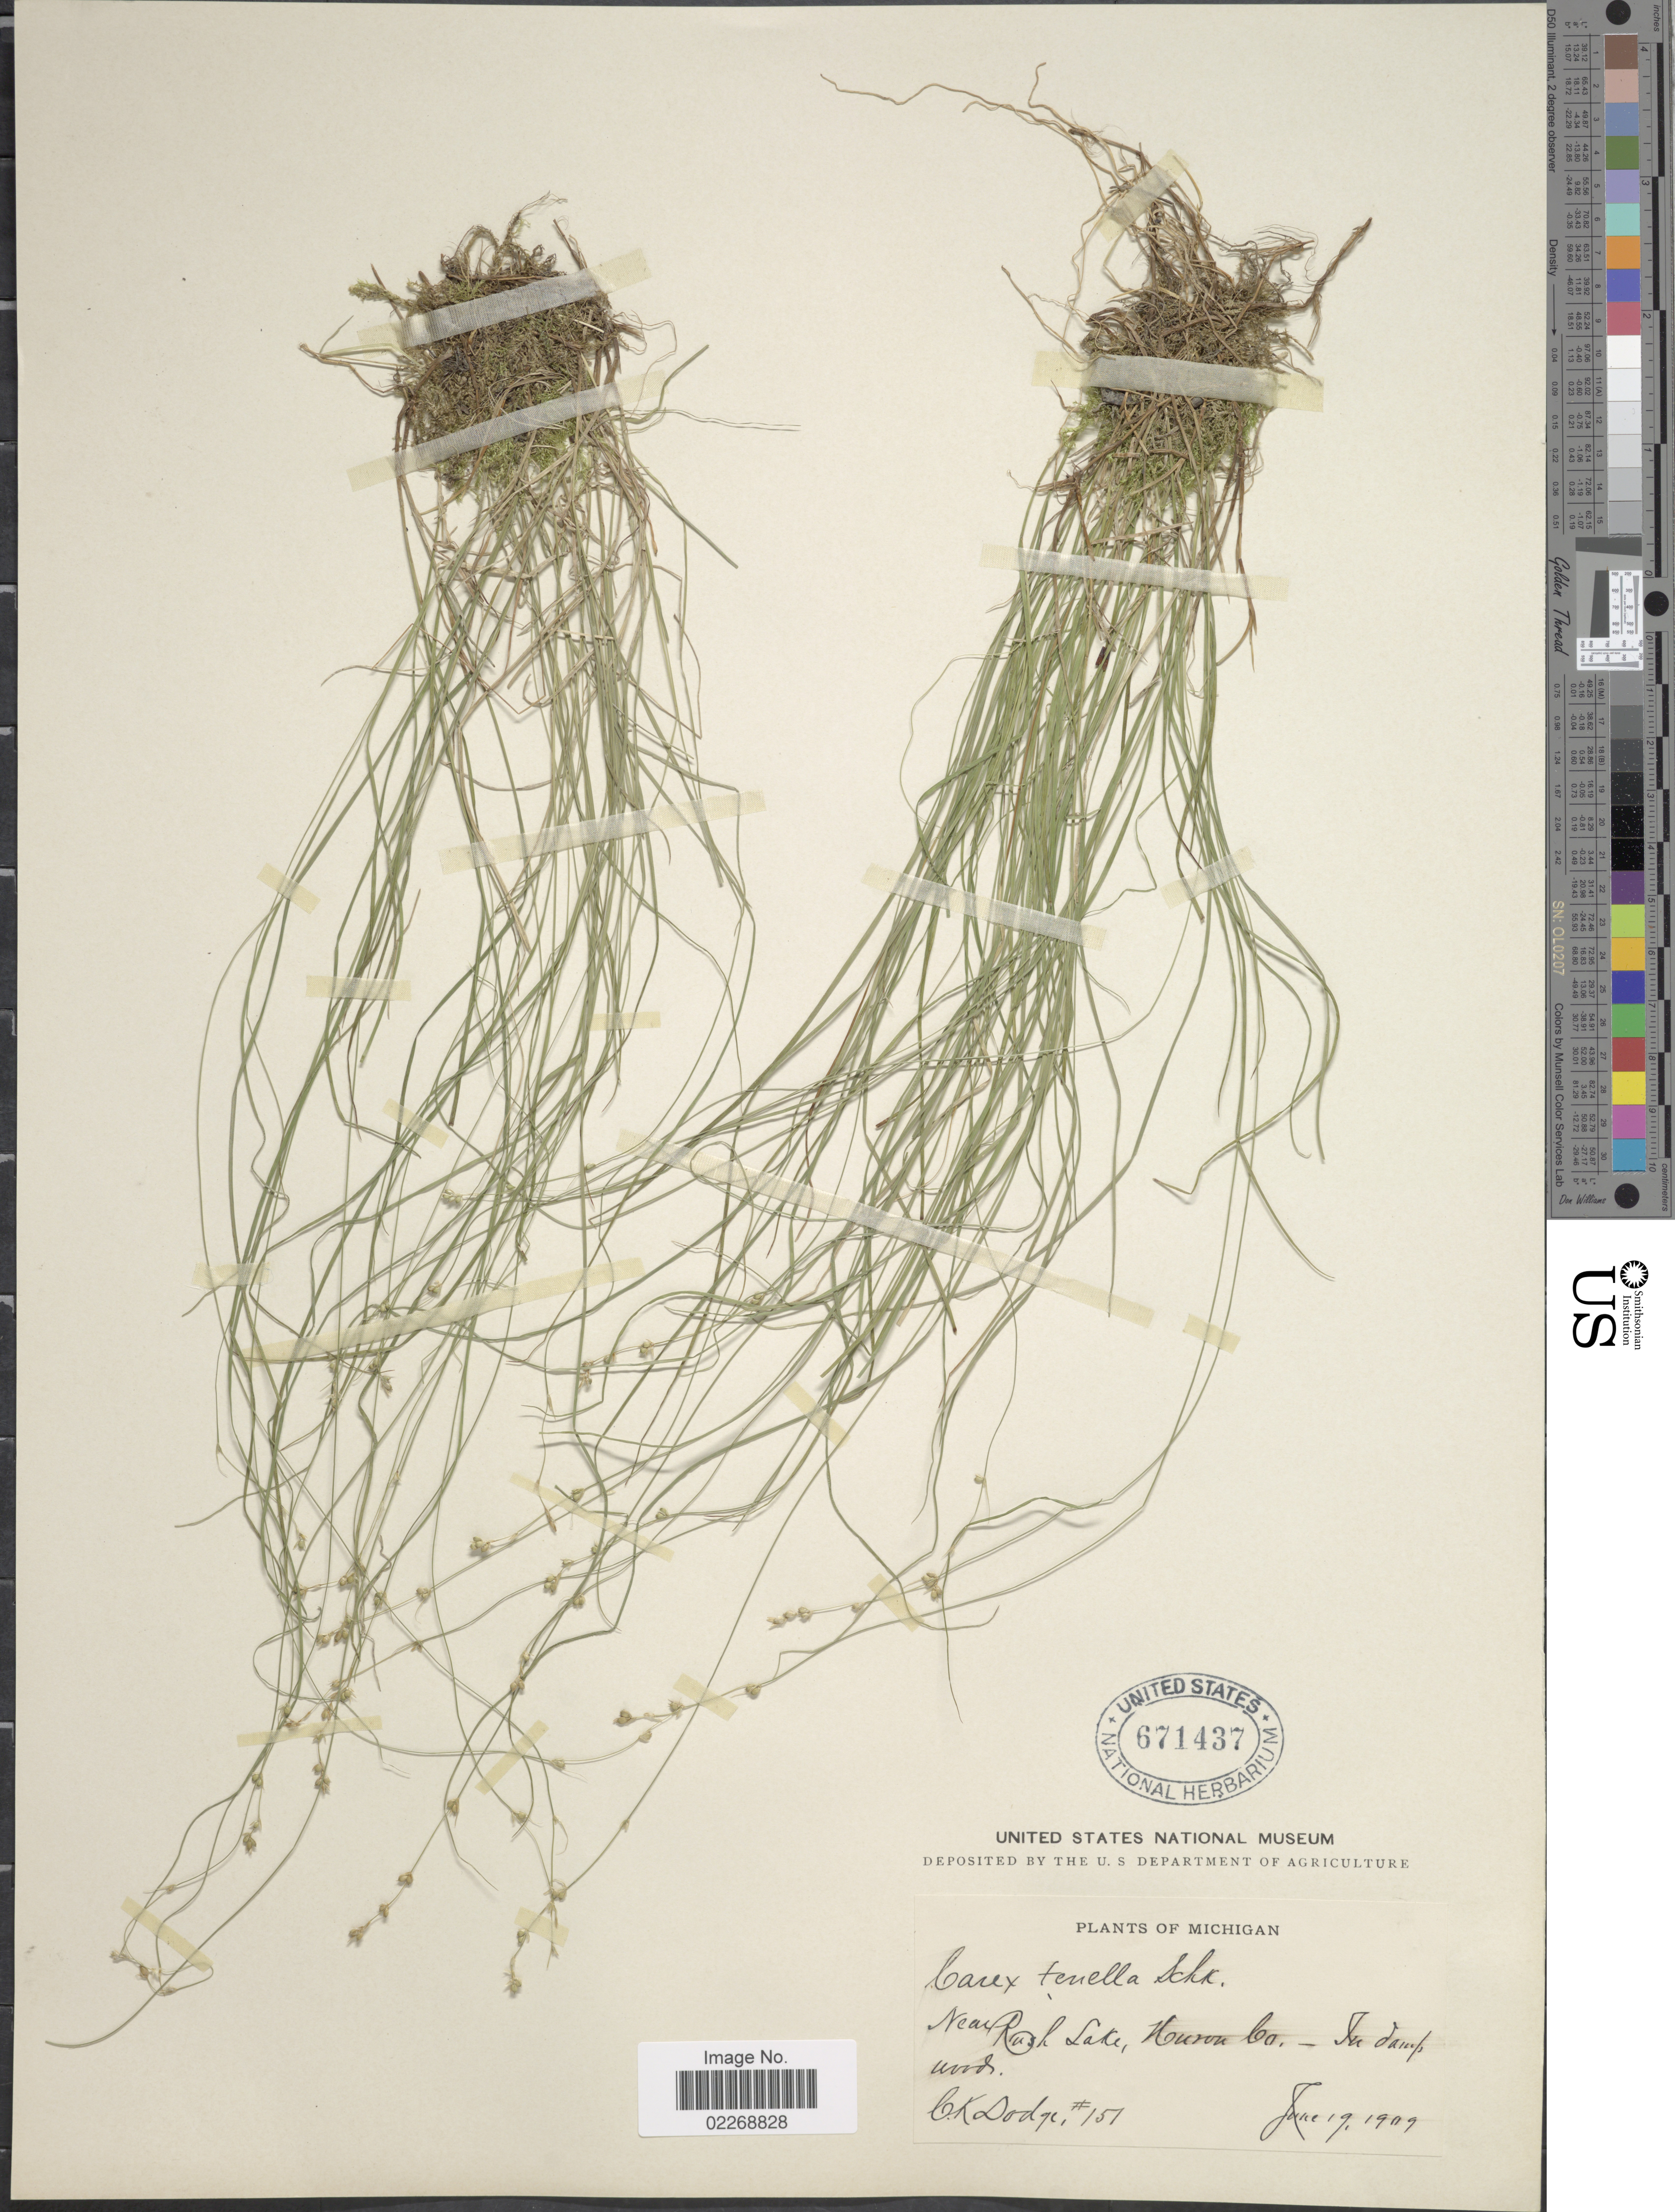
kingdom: Plantae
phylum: Tracheophyta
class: Liliopsida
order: Poales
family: Cyperaceae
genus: Carex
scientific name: Carex disperma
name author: Dewey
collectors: C. Dodge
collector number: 151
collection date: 1909-06-19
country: United States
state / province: Michigan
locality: Near Rush Lake, Huron Co.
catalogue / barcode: US 671437